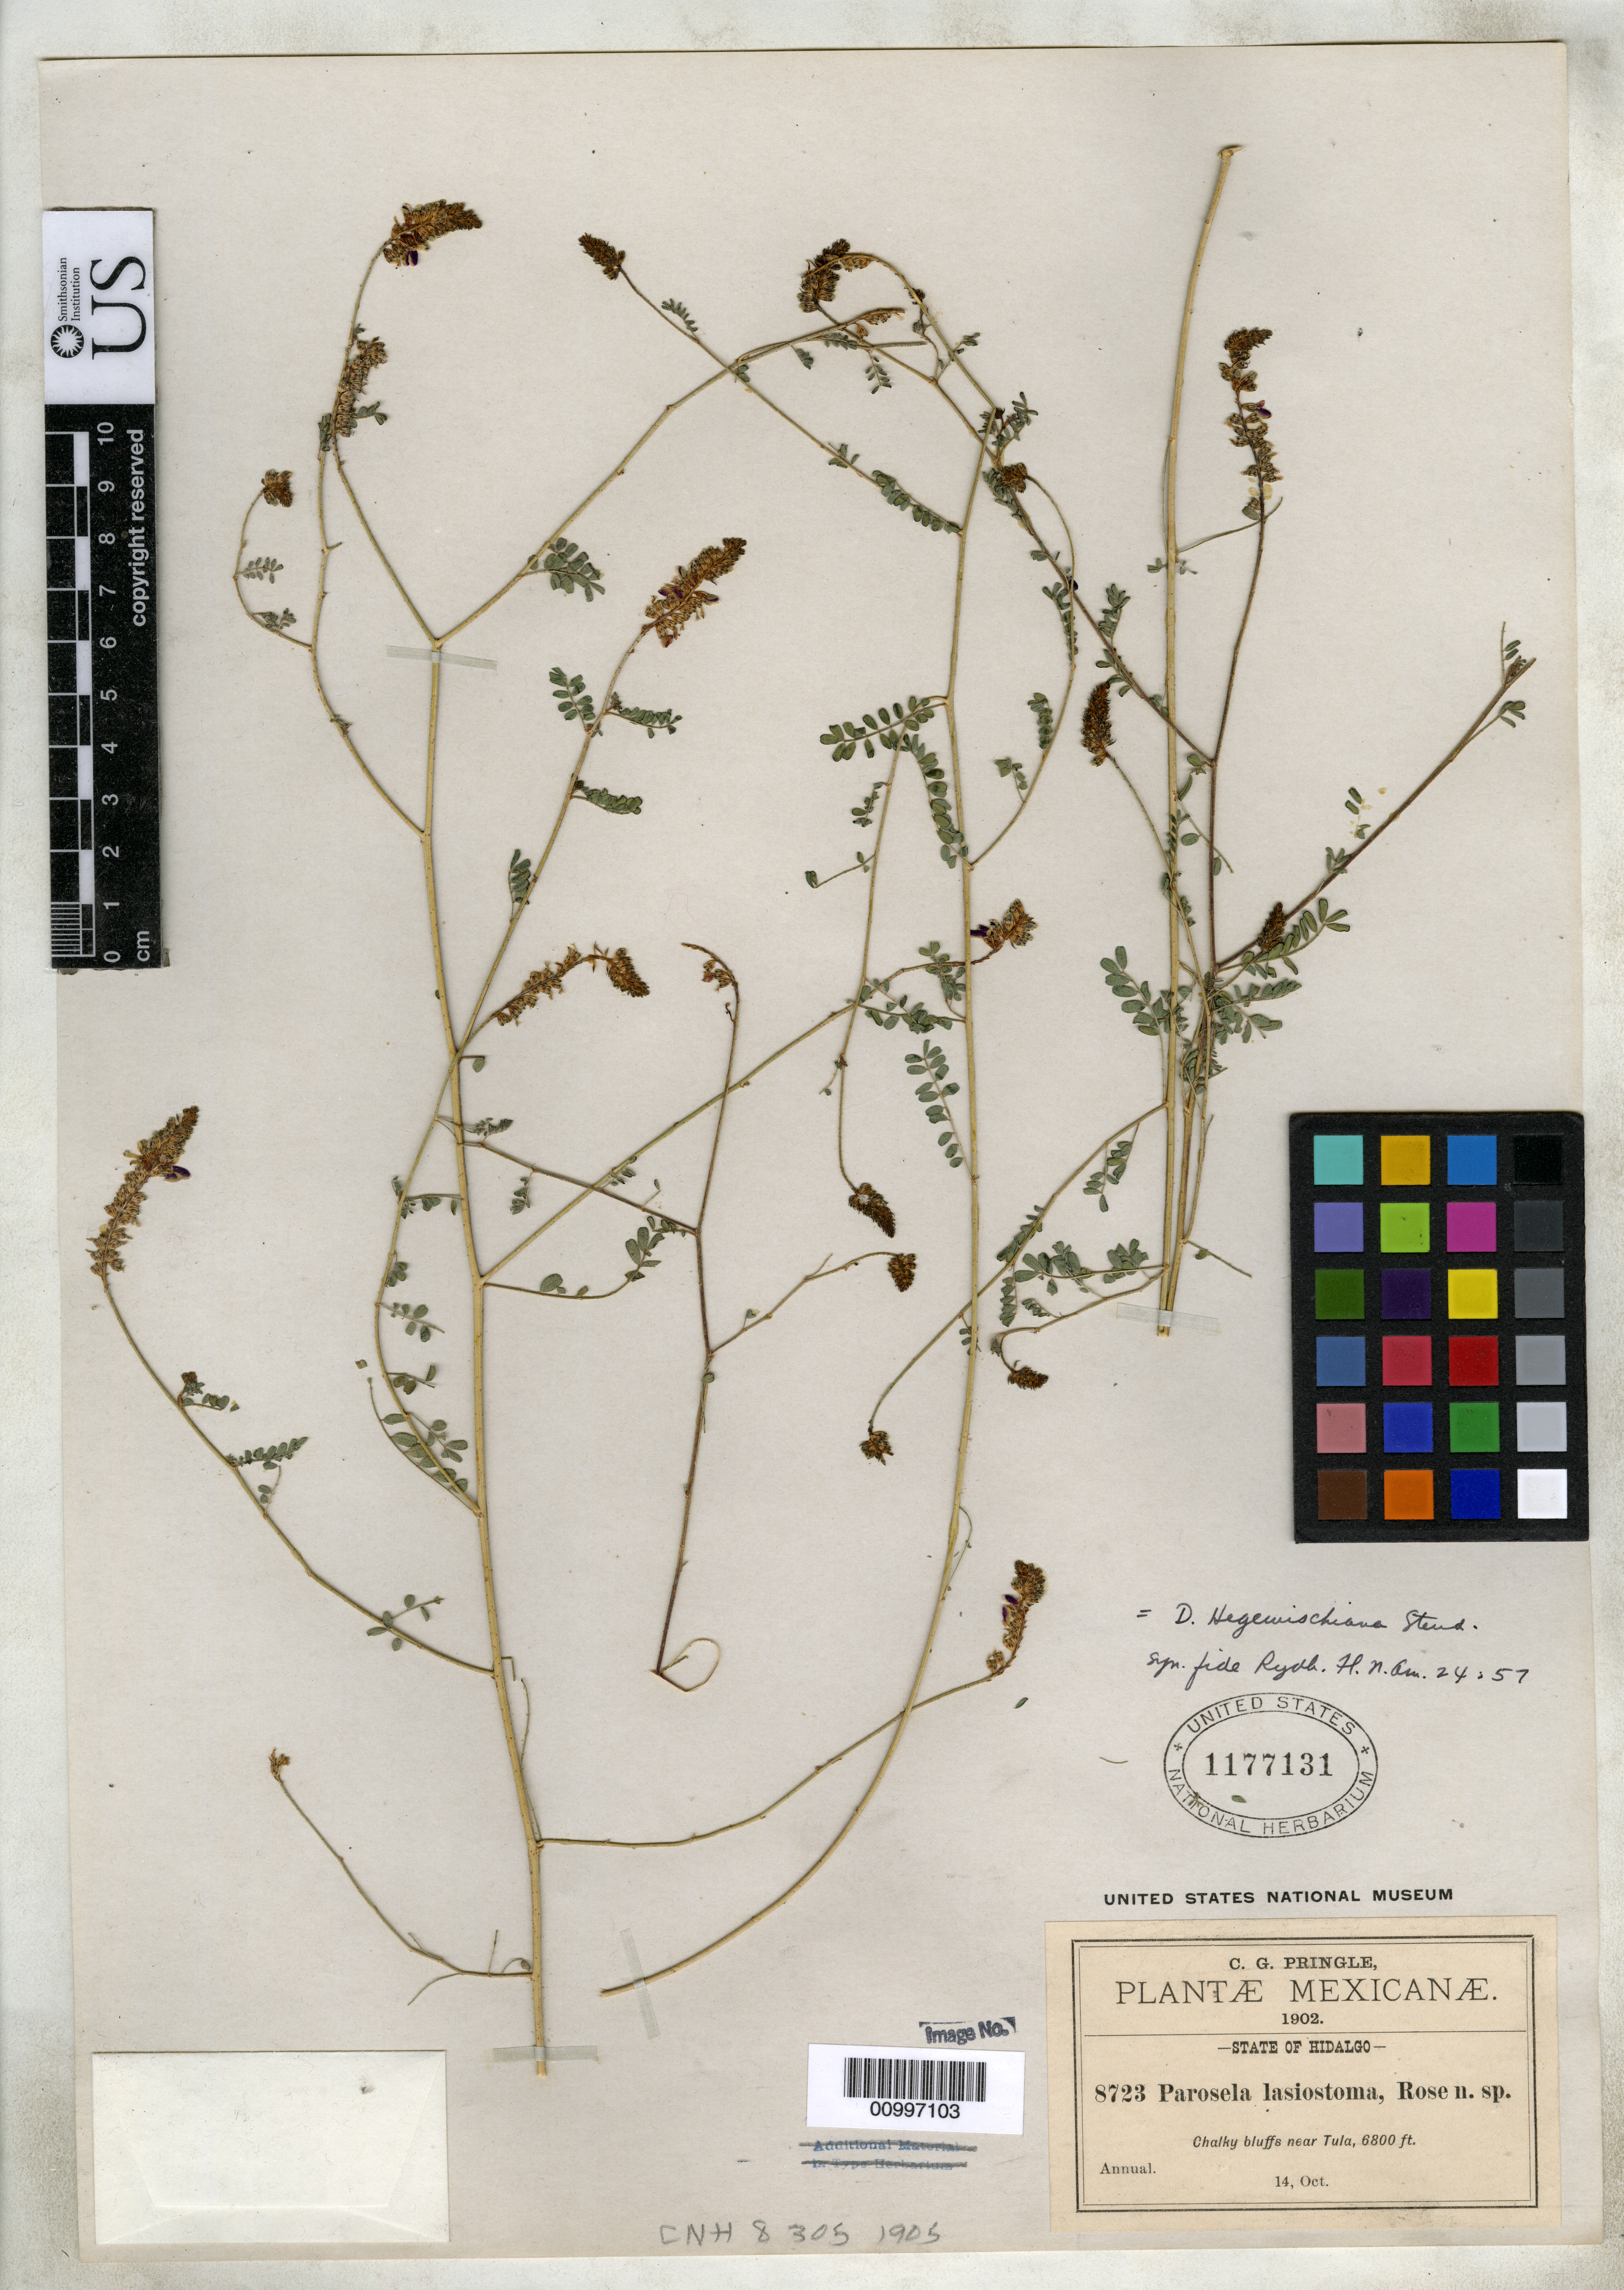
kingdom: Plantae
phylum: Tracheophyta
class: Magnoliopsida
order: Fabales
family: Fabaceae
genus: Parosela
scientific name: Parosela lasiostoma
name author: Rose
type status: Isotype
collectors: C. G. Pringle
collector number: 8732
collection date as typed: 14 Oct 1902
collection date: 1902-10-14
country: Mexico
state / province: Hidalgo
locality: Near tula.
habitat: Chalky bluffs.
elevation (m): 2073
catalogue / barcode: US 1177131